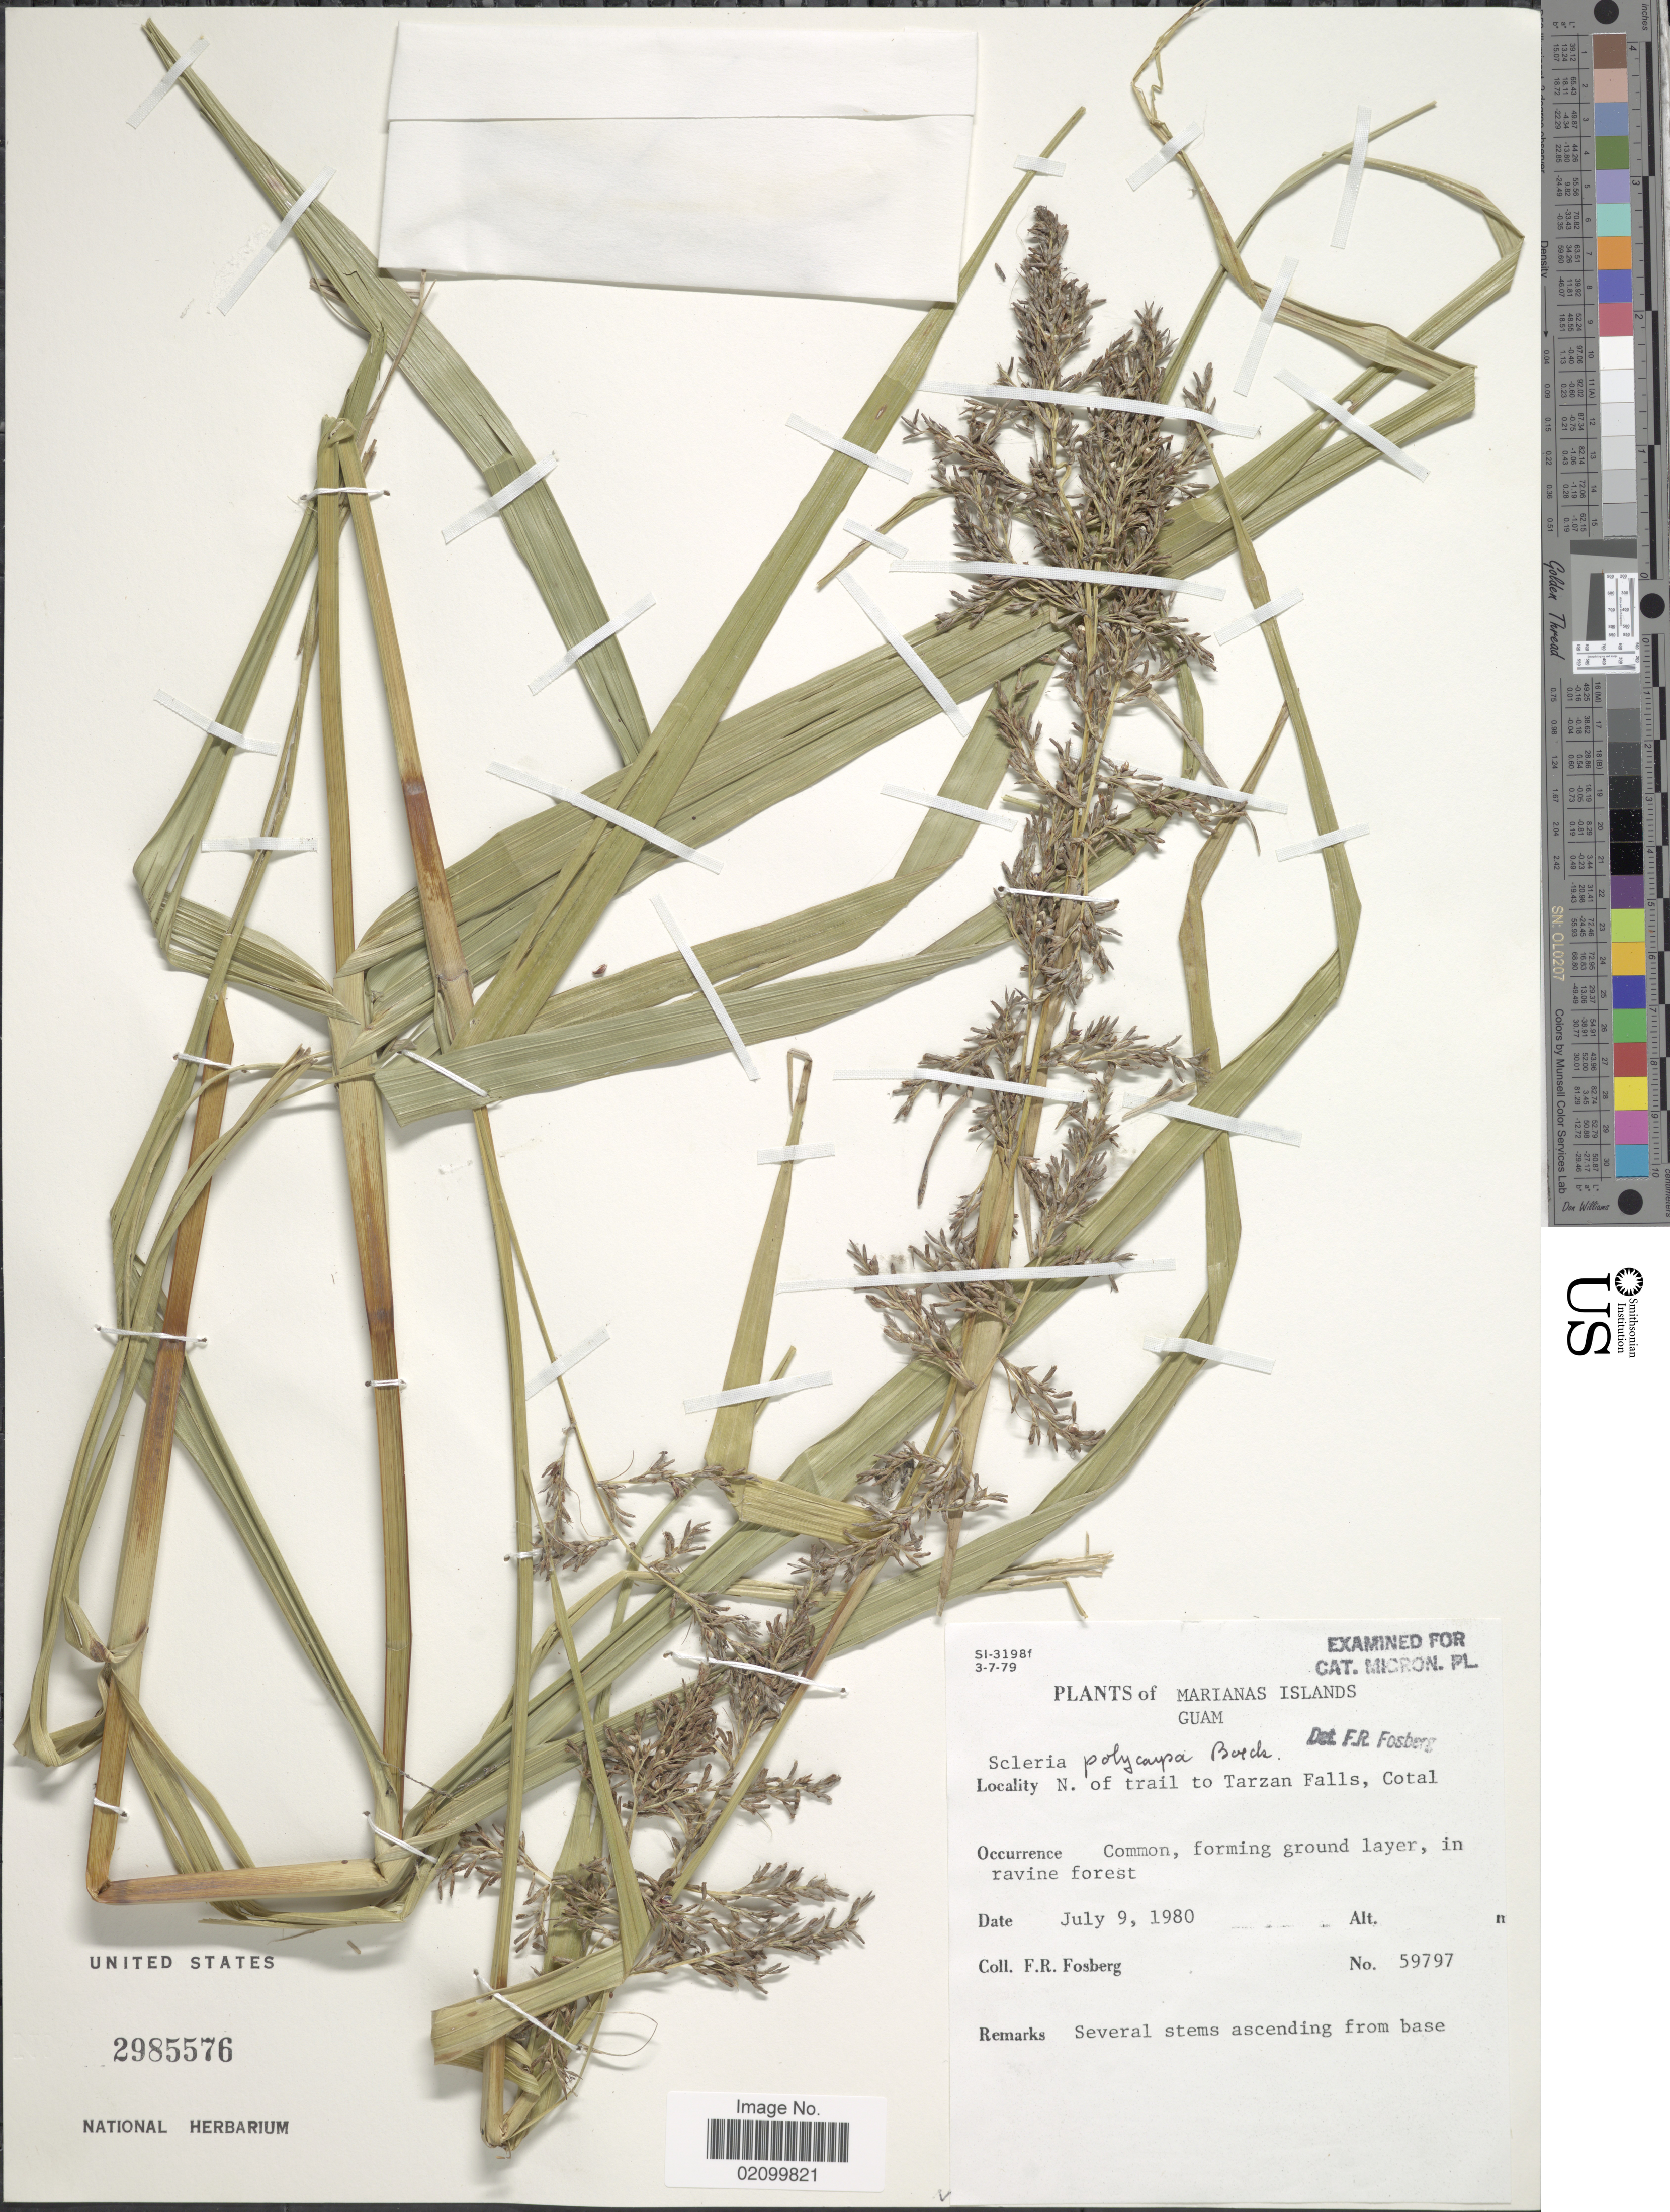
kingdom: Plantae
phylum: Tracheophyta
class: Liliopsida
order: Poales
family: Cyperaceae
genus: Scleria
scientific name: Scleria polycarpa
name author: Boeckeler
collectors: F. R. Fosberg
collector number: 59797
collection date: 1980-07-09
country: Guam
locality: Marianas Islands, Guam, N. of trail to Tarzan Falls, Cotal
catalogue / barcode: US 2985576